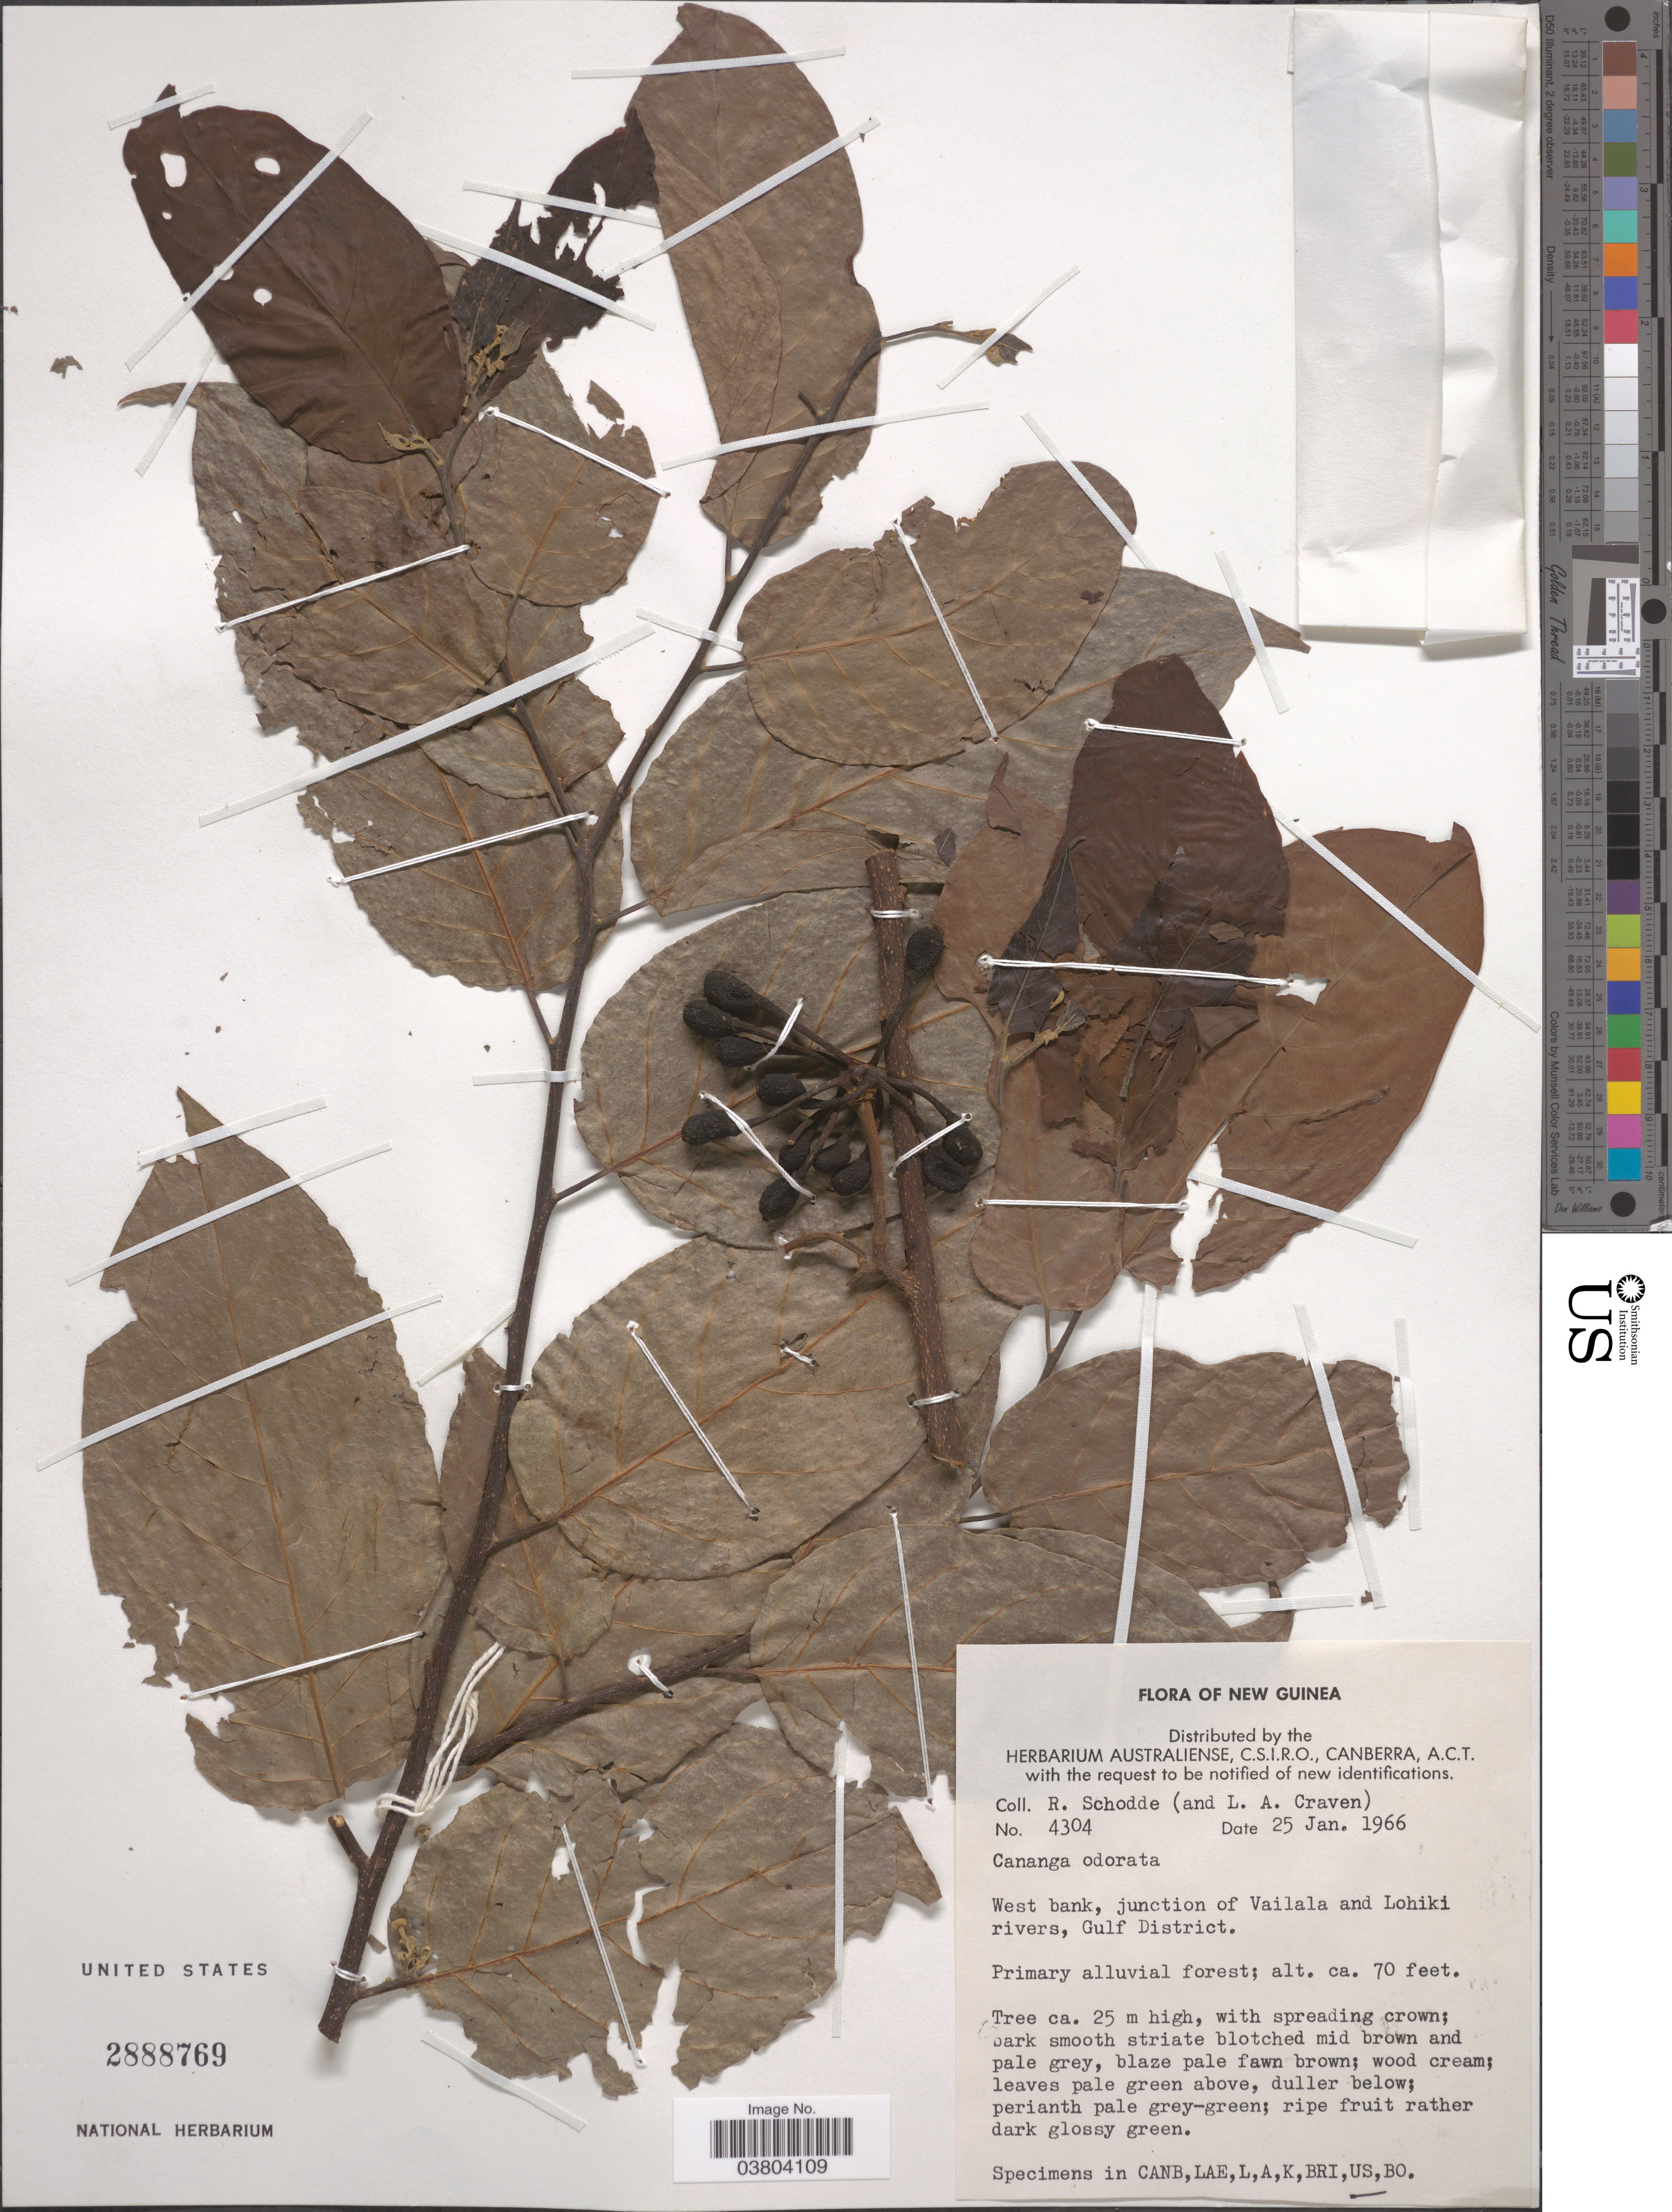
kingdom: Plantae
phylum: Tracheophyta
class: Magnoliopsida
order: Magnoliales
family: Annonaceae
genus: Cananga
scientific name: Cananga odorata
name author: (Lam.) Hook. f. & Thomson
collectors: R. Schodde & L. A. Craven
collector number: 4304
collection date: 1966-01-25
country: Papua New Guinea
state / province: Gulf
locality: New Guinea. West bank, junction of Vailala and Lohiki rivers, Gulf District.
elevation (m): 21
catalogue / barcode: US 2888769